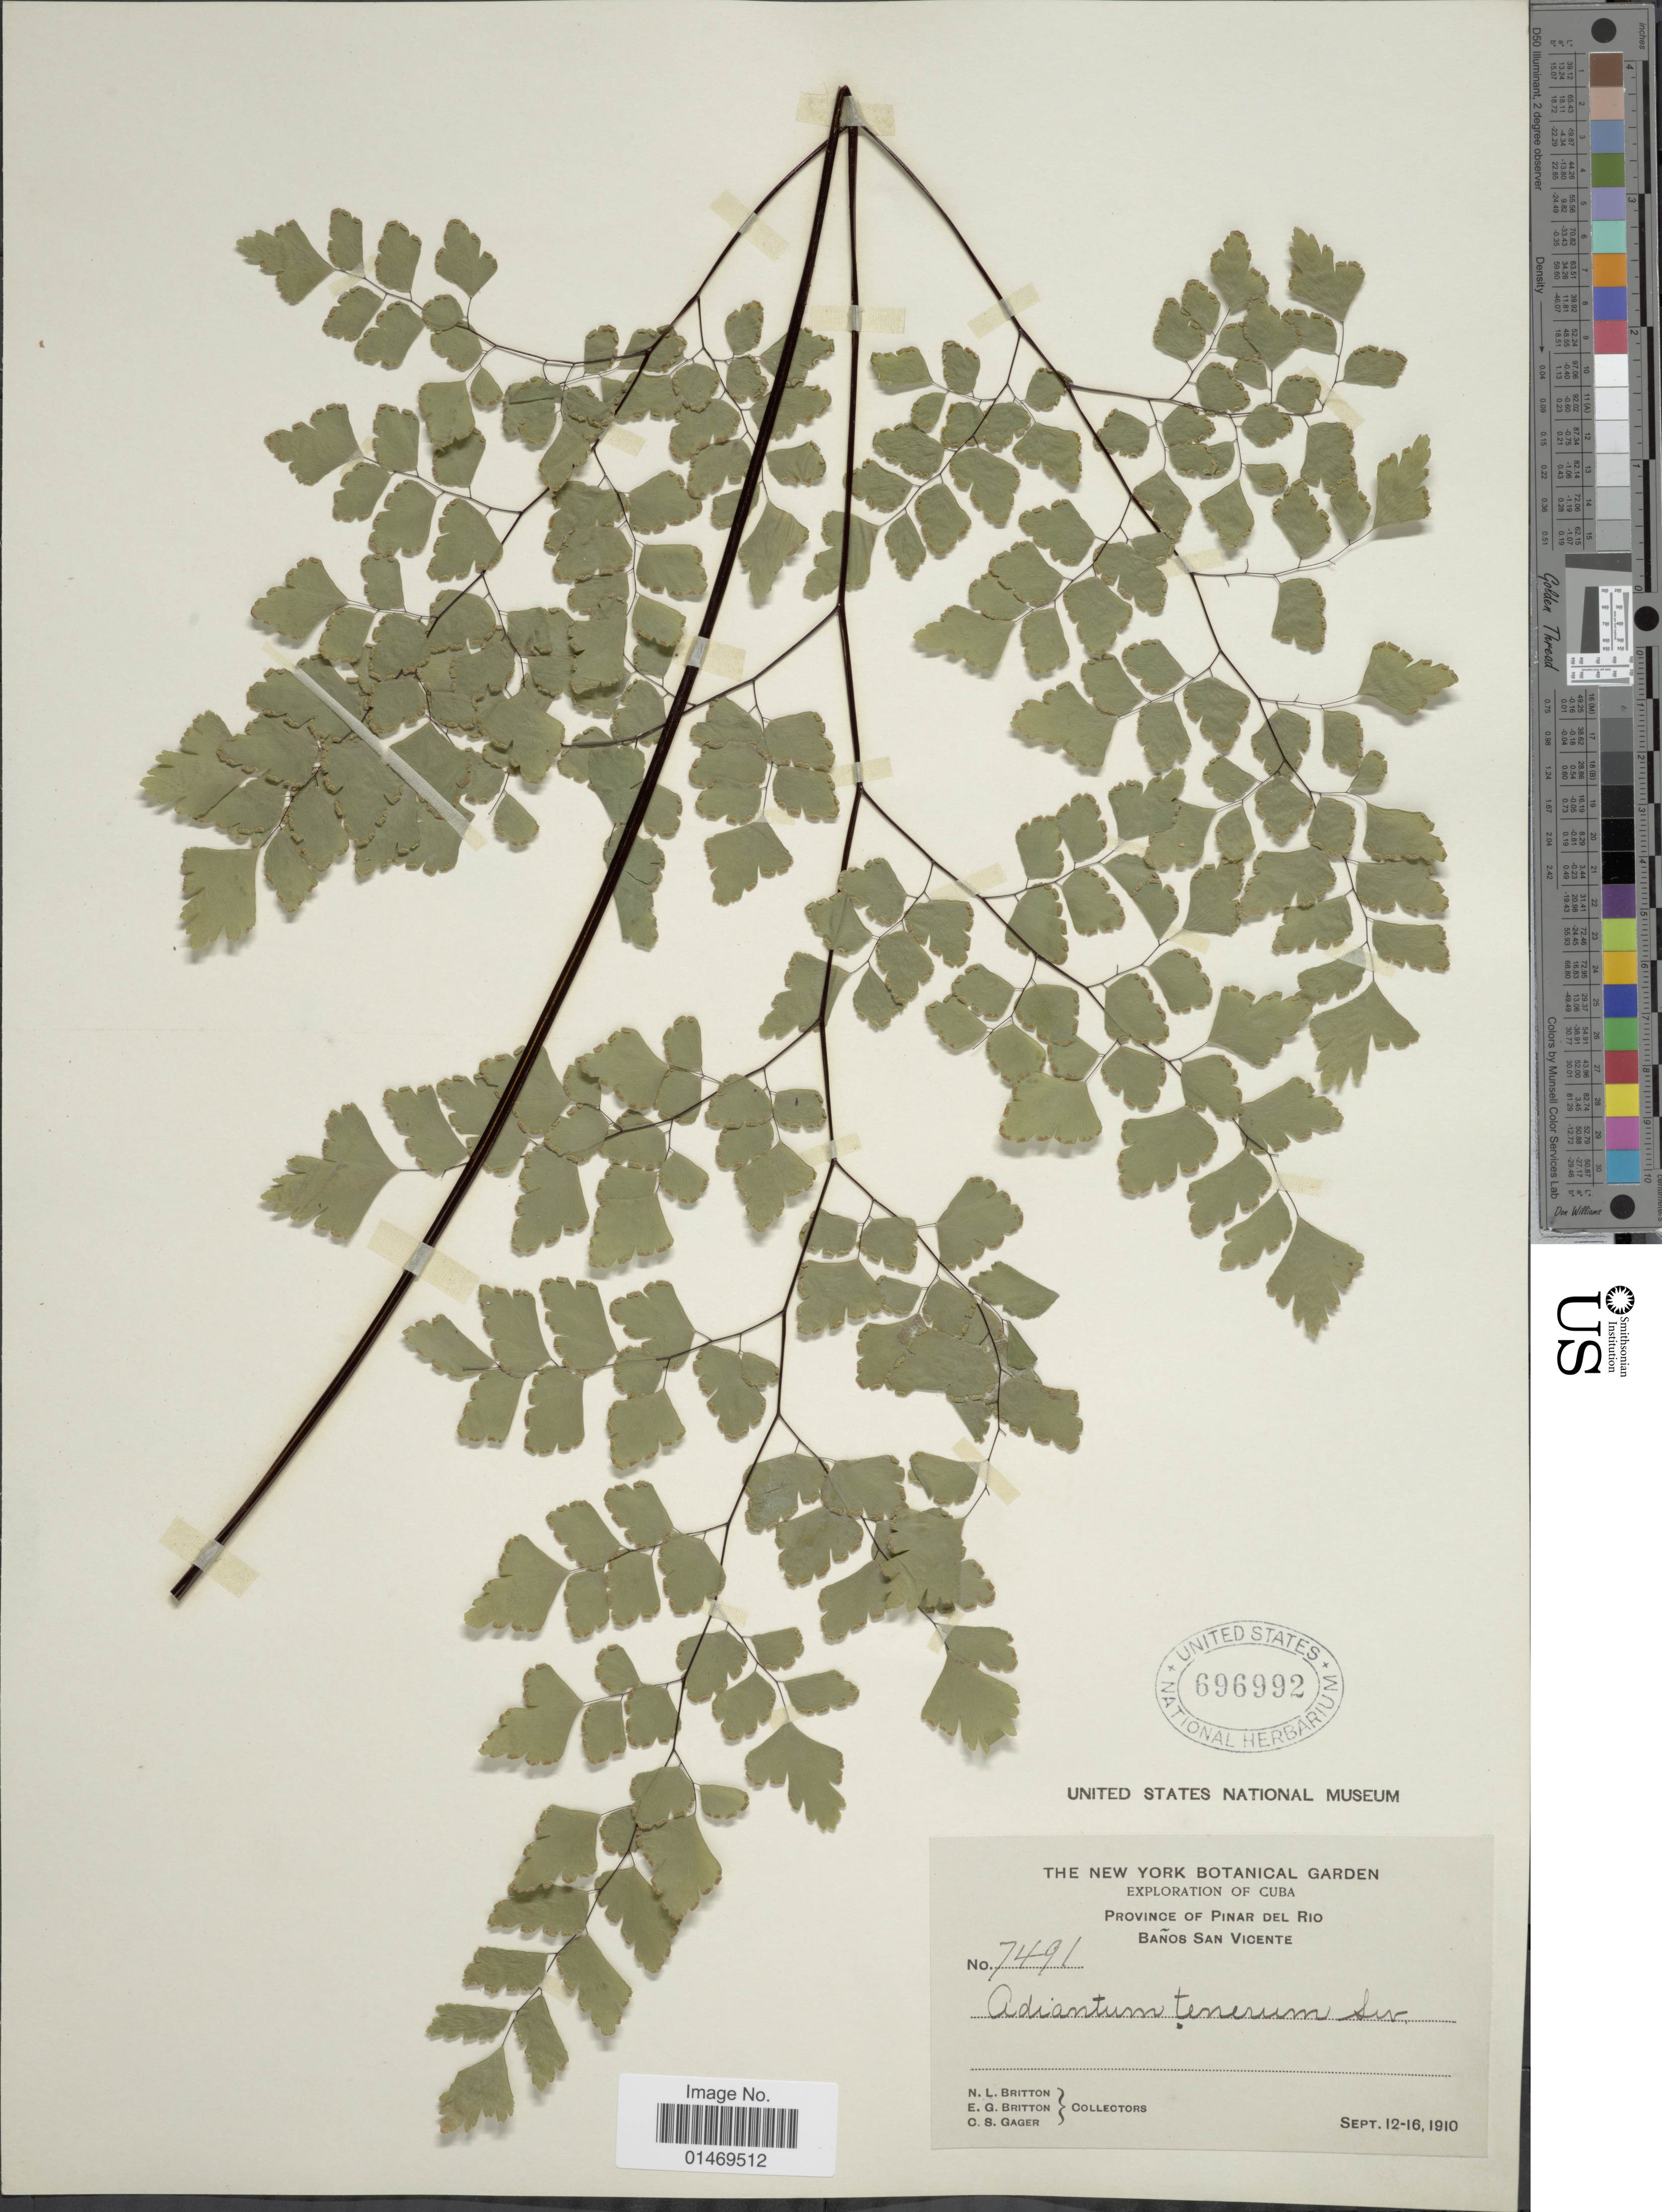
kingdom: Plantae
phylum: Tracheophyta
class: Polypodiopsida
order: Polypodiales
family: Pteridaceae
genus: Adiantum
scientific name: Adiantum tenerum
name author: Sw.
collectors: N. Britton, E. G. Britton & C. Gager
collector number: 7491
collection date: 1910-09-12/1910-09-16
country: Cuba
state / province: Pinar del Río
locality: Banos San Vicente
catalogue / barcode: US 696992